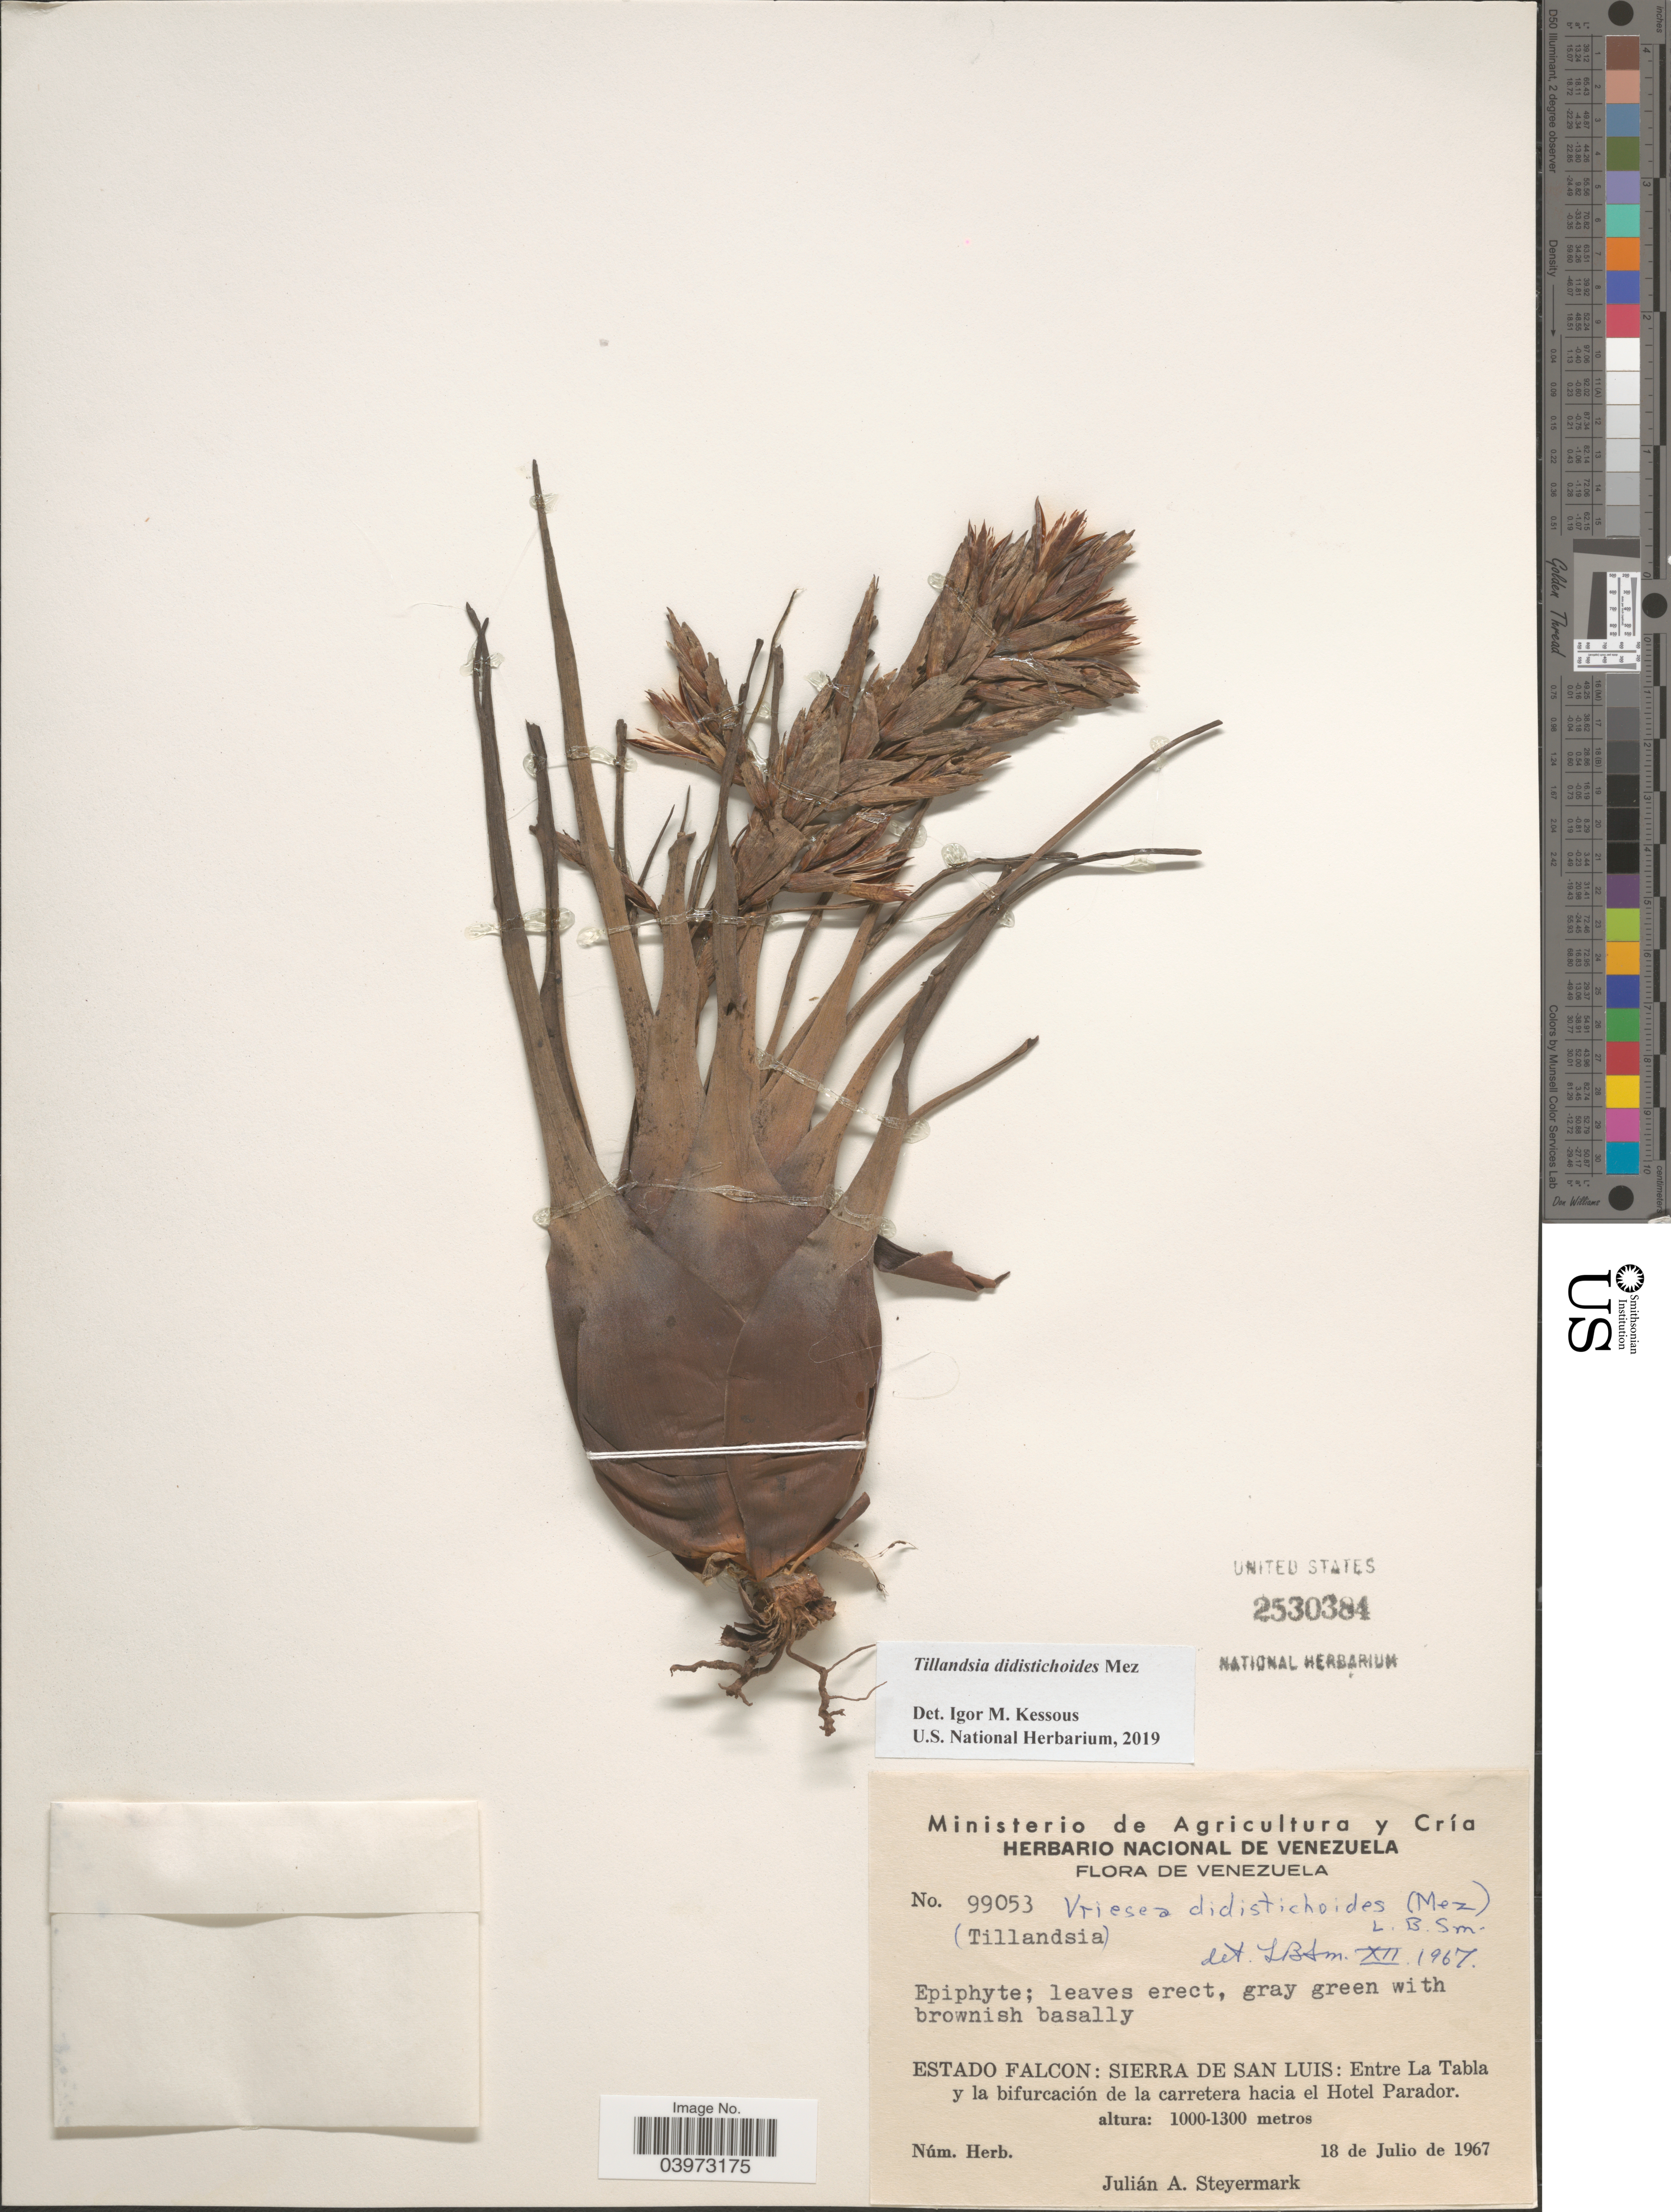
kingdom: Plantae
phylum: Tracheophyta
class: Liliopsida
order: Poales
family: Bromeliaceae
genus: Tillandsia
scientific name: Tillandsia didistichoides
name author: Mez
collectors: J. Steyermark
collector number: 99053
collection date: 1967-07-18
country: Venezuela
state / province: Falcon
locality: Sierra de San Luis: entre La Tabla y la bifurcación de la carretera hacia el hotel Parador.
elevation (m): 1000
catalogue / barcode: US 2530384